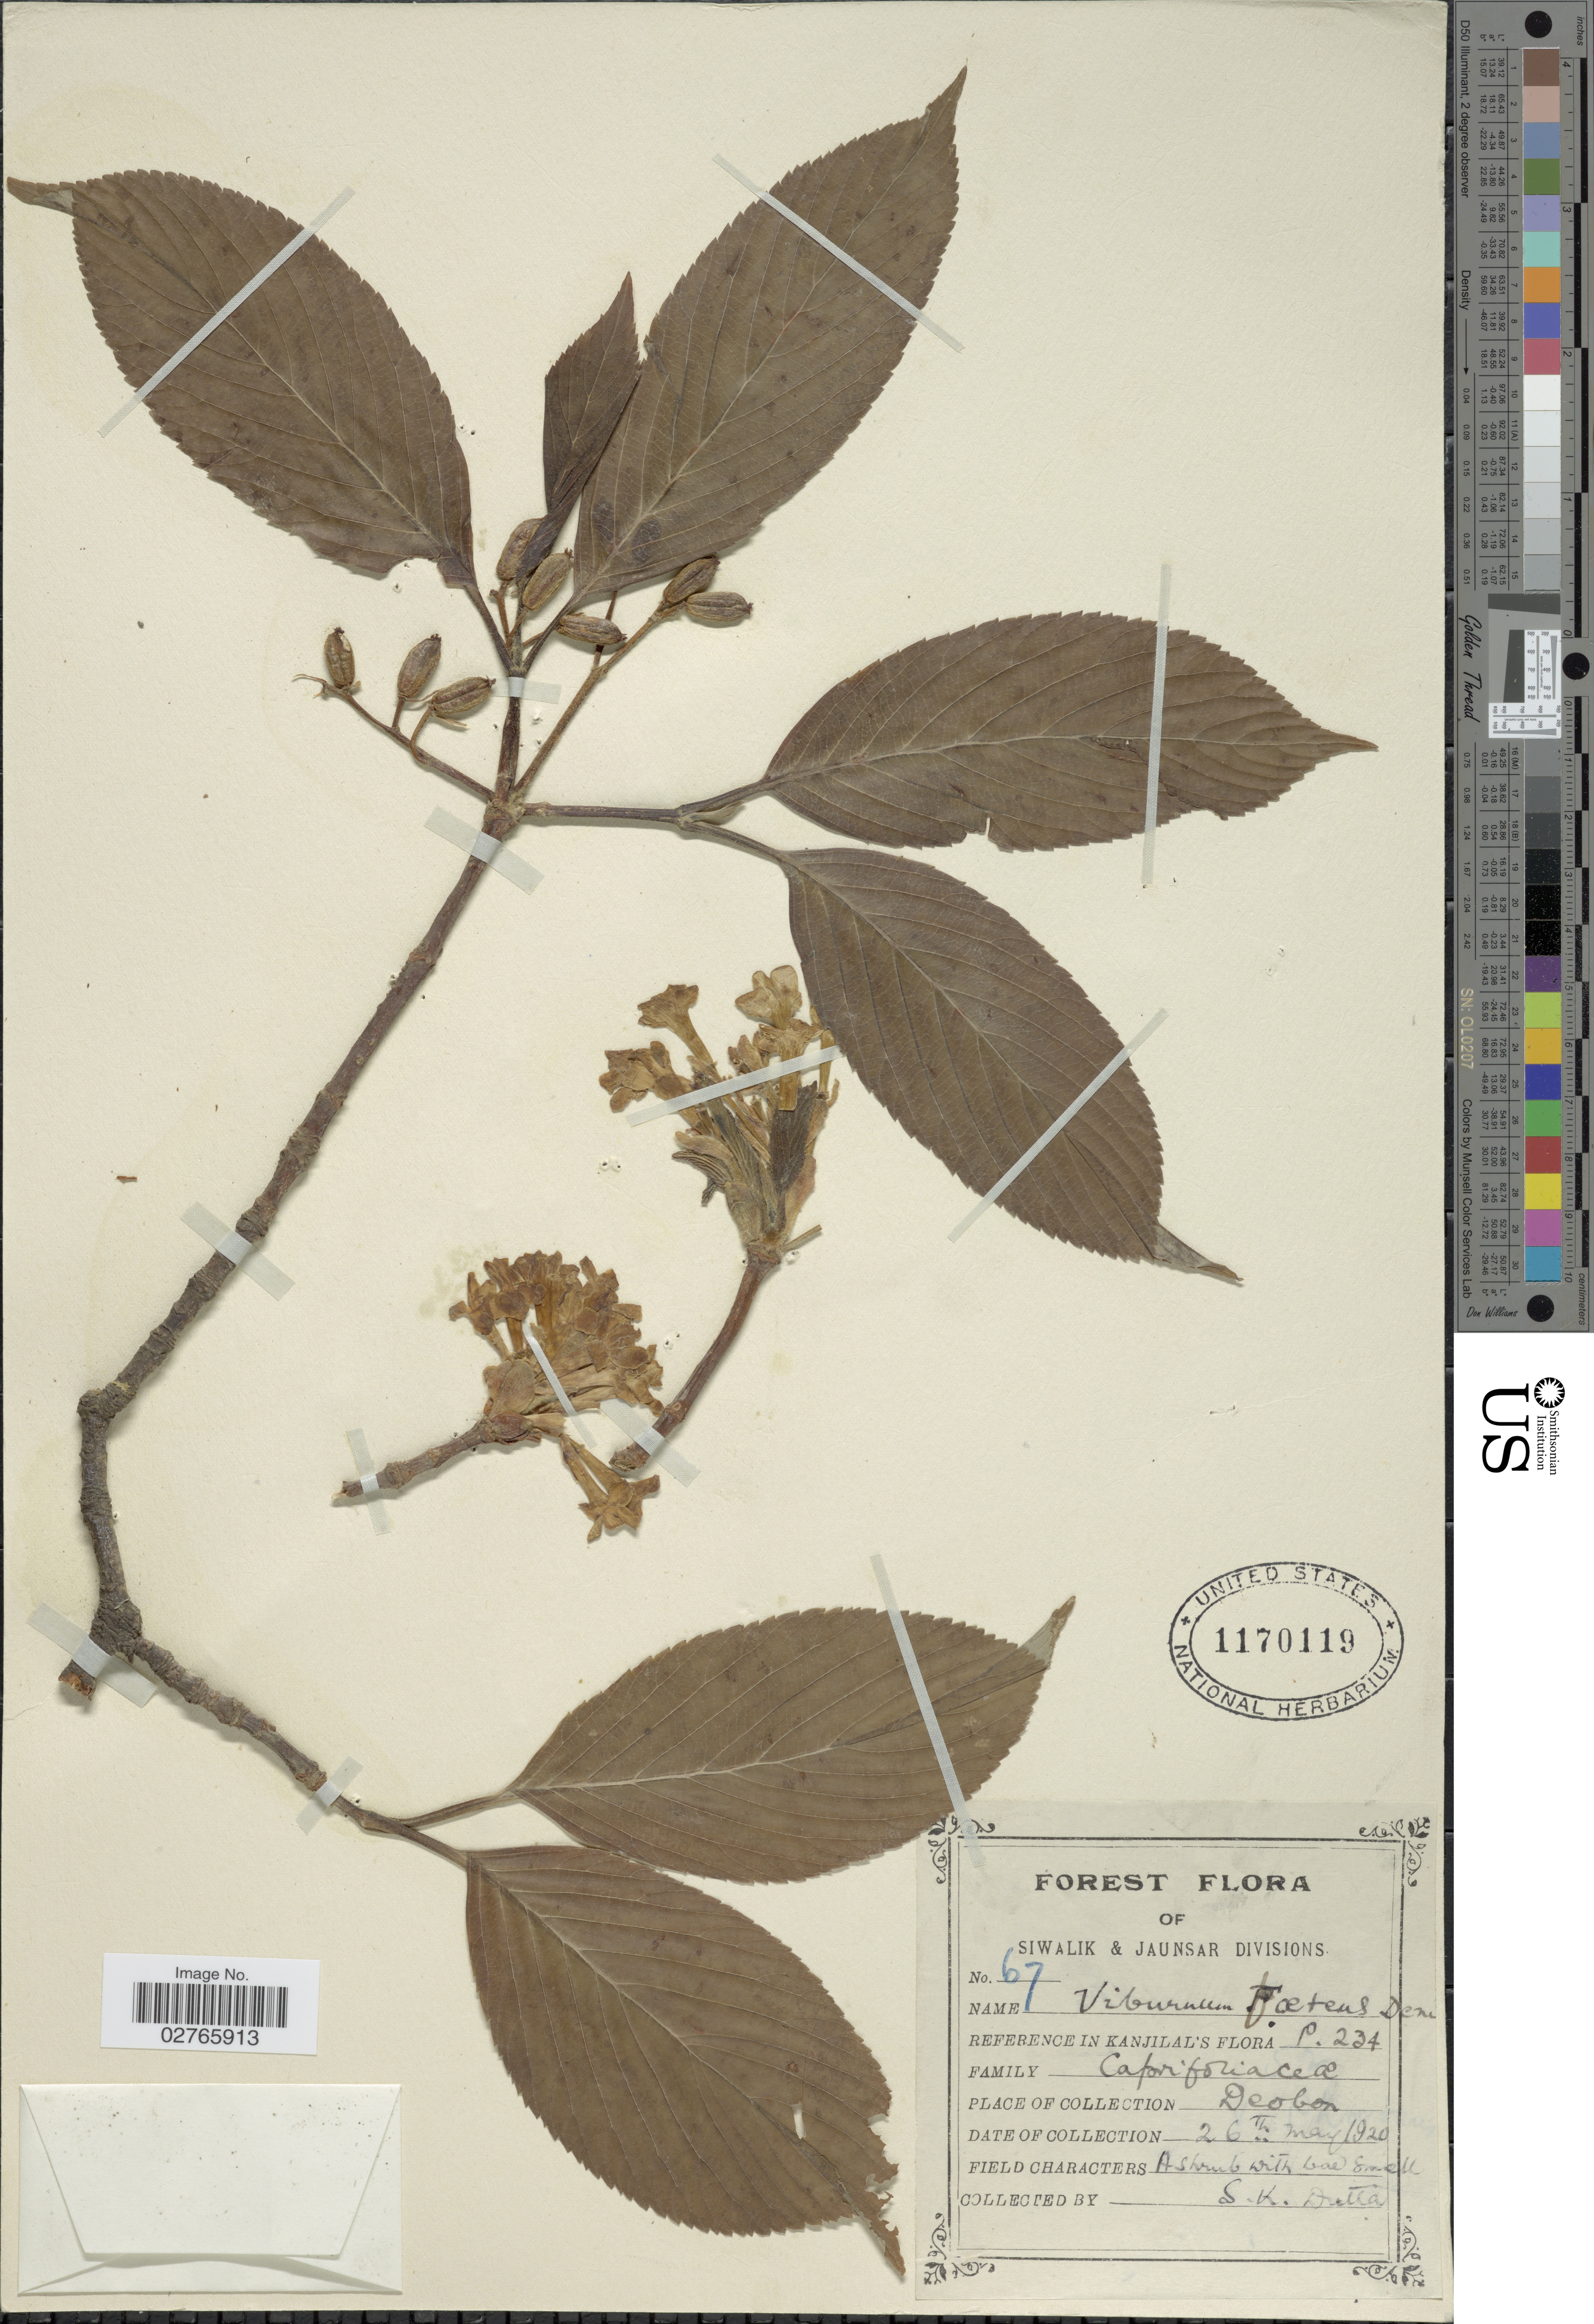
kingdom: Plantae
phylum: Tracheophyta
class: Magnoliopsida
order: Dipsacales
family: Viburnaceae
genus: Viburnum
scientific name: Viburnum foetens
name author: Decne.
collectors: S. Dutta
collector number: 67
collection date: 1920-05-26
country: India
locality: Siwalik & Jaunsar Divisions. Reference in Kanjilal's Flora P.234. Deobon.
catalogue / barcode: US 1170119